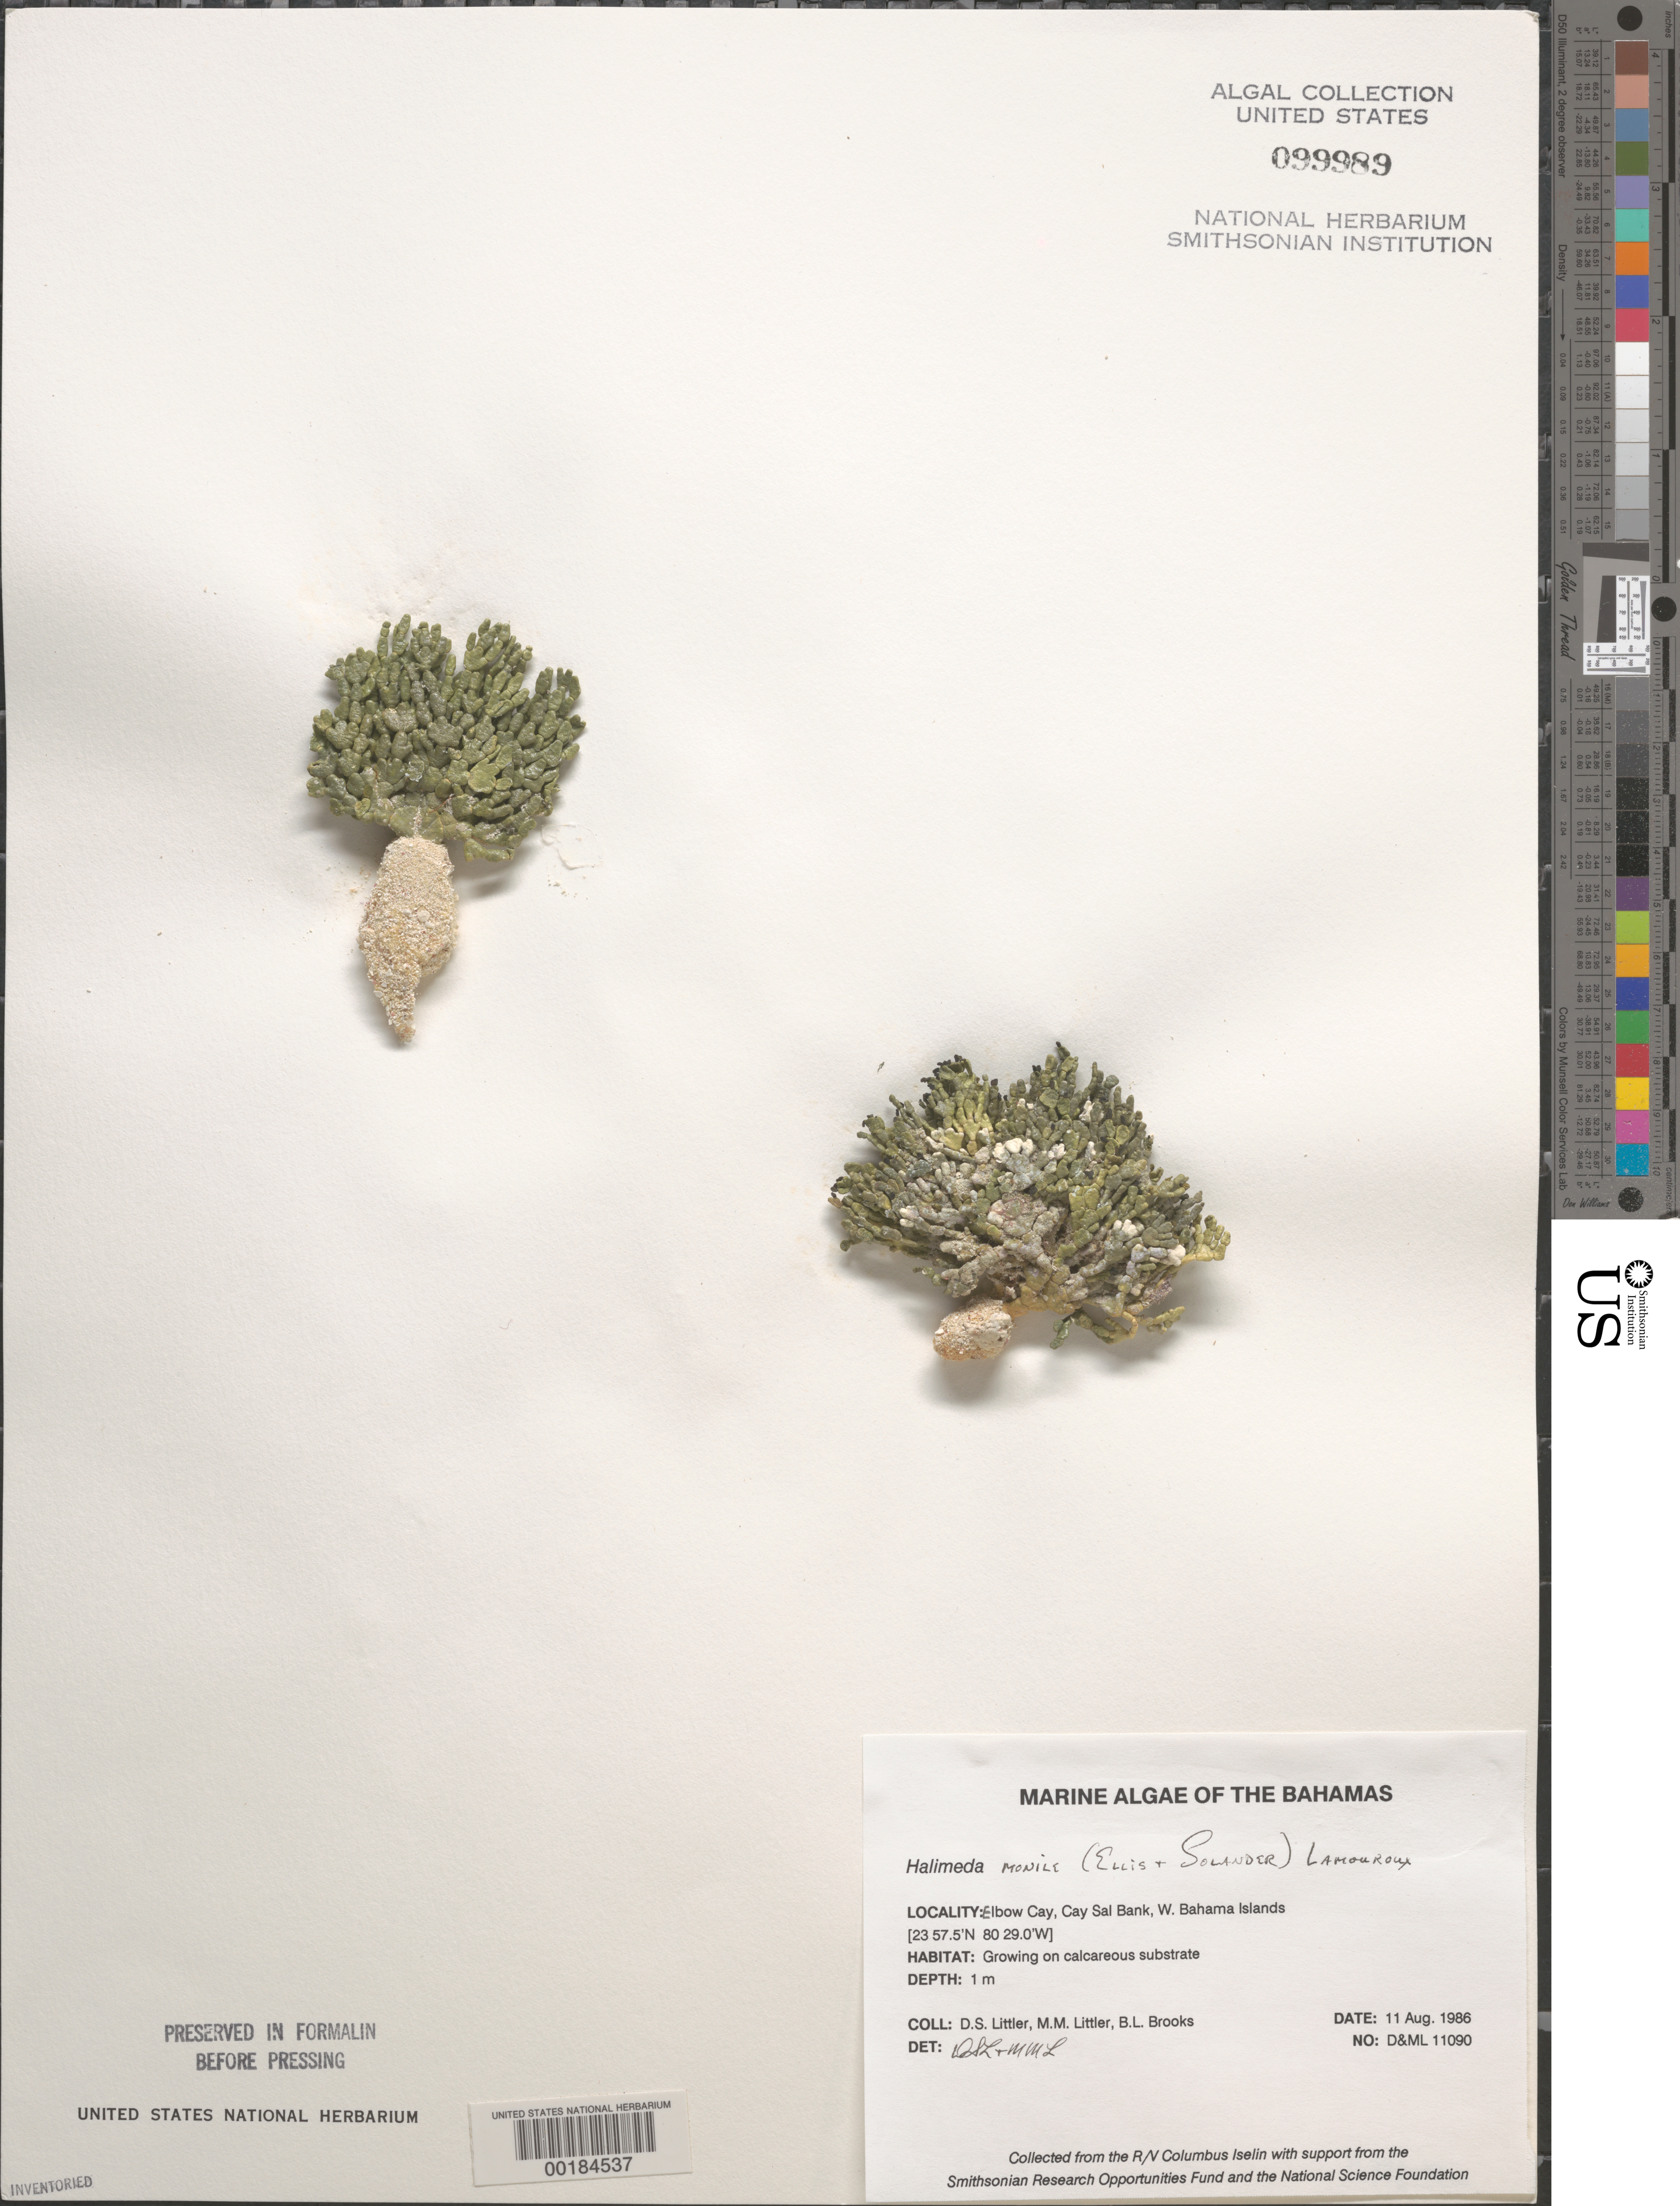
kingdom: Plantae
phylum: Chlorophyta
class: Ulvophyceae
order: Bryopsidales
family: Halimedaceae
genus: Halimeda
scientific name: Halimeda monile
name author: (J. Ellis & Sol.) J.V.Lamouroux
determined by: Littler, D. S.; Littler, M. M.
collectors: D. S. Littler, M. M. Littler & B. Brooks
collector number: D&ML 11090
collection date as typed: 11 Aug 1986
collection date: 1986-08-11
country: Bahamas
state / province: Bimini Banks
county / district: Bimini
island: Elbow Cay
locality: Cay Sal Banks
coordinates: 23 57.5'N, 80 29.0'W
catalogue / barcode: US 99989